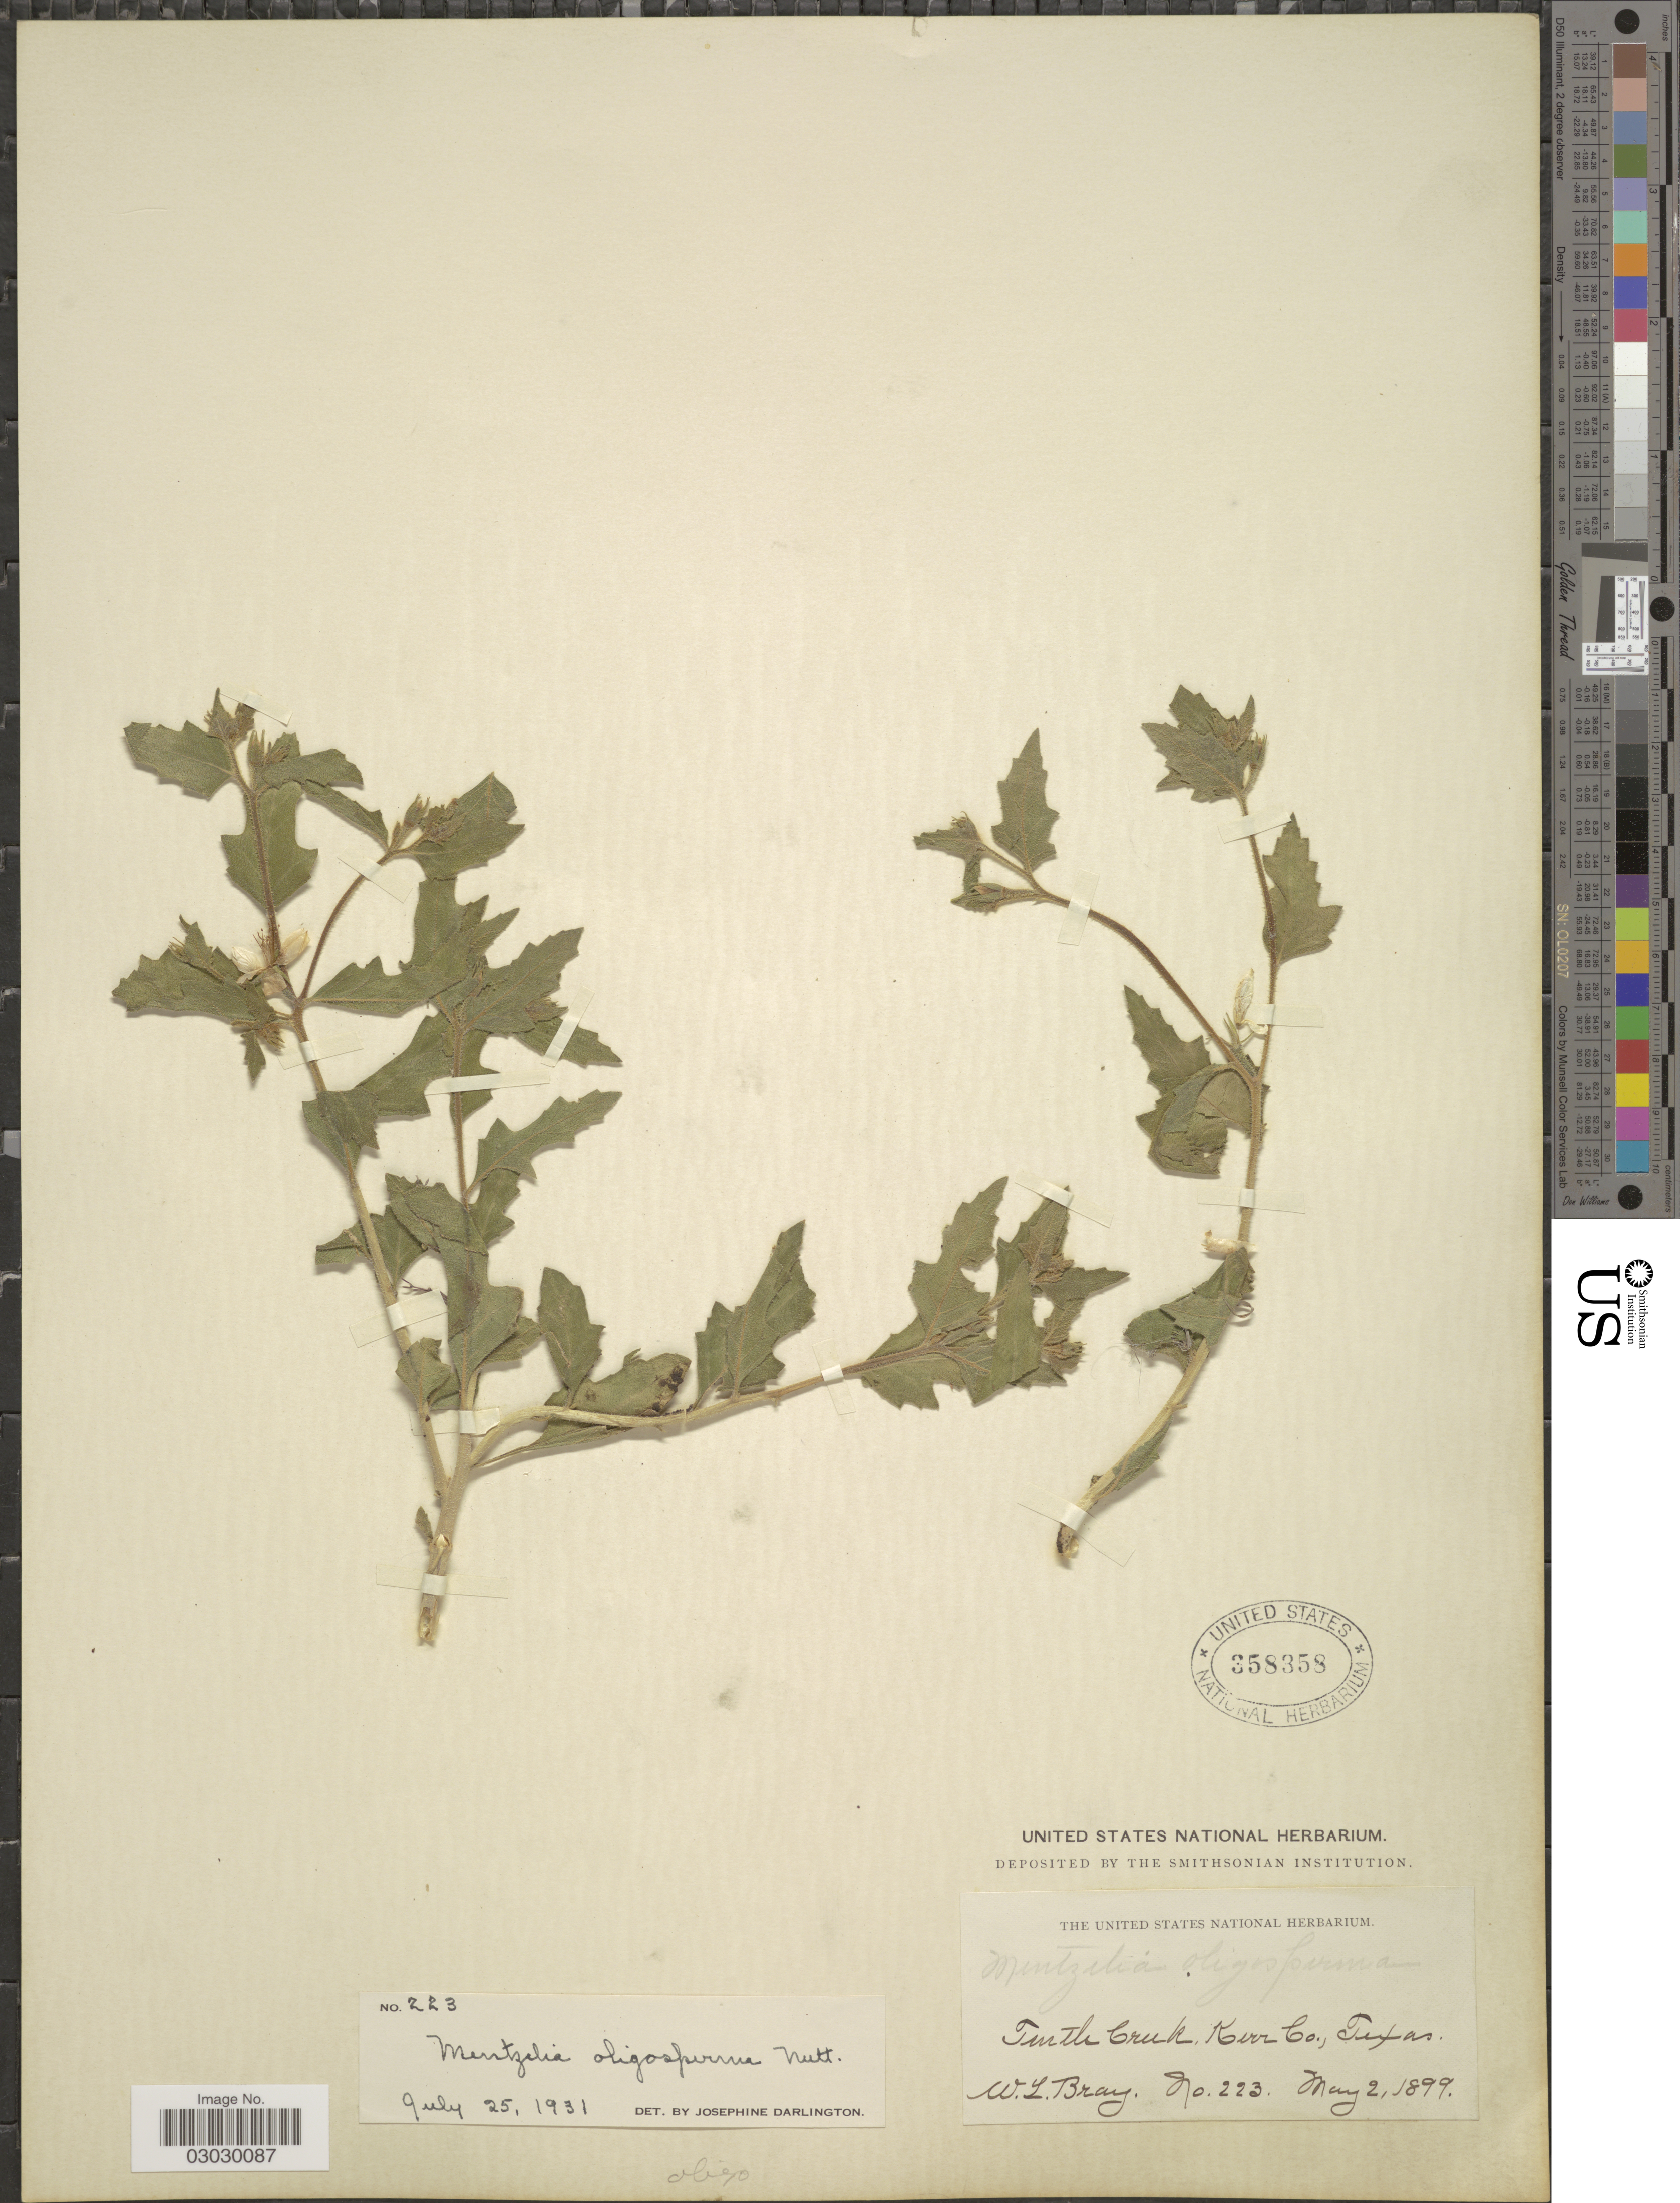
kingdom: Plantae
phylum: Tracheophyta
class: Magnoliopsida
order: Cornales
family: Loasaceae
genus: Mentzelia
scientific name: Mentzelia oligosperma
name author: Nutt. ex Sims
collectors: W. L. Bray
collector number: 223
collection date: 1899-05-02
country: United States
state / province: Texas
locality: Turtle Creek, Kerr Co.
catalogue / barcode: US 358358